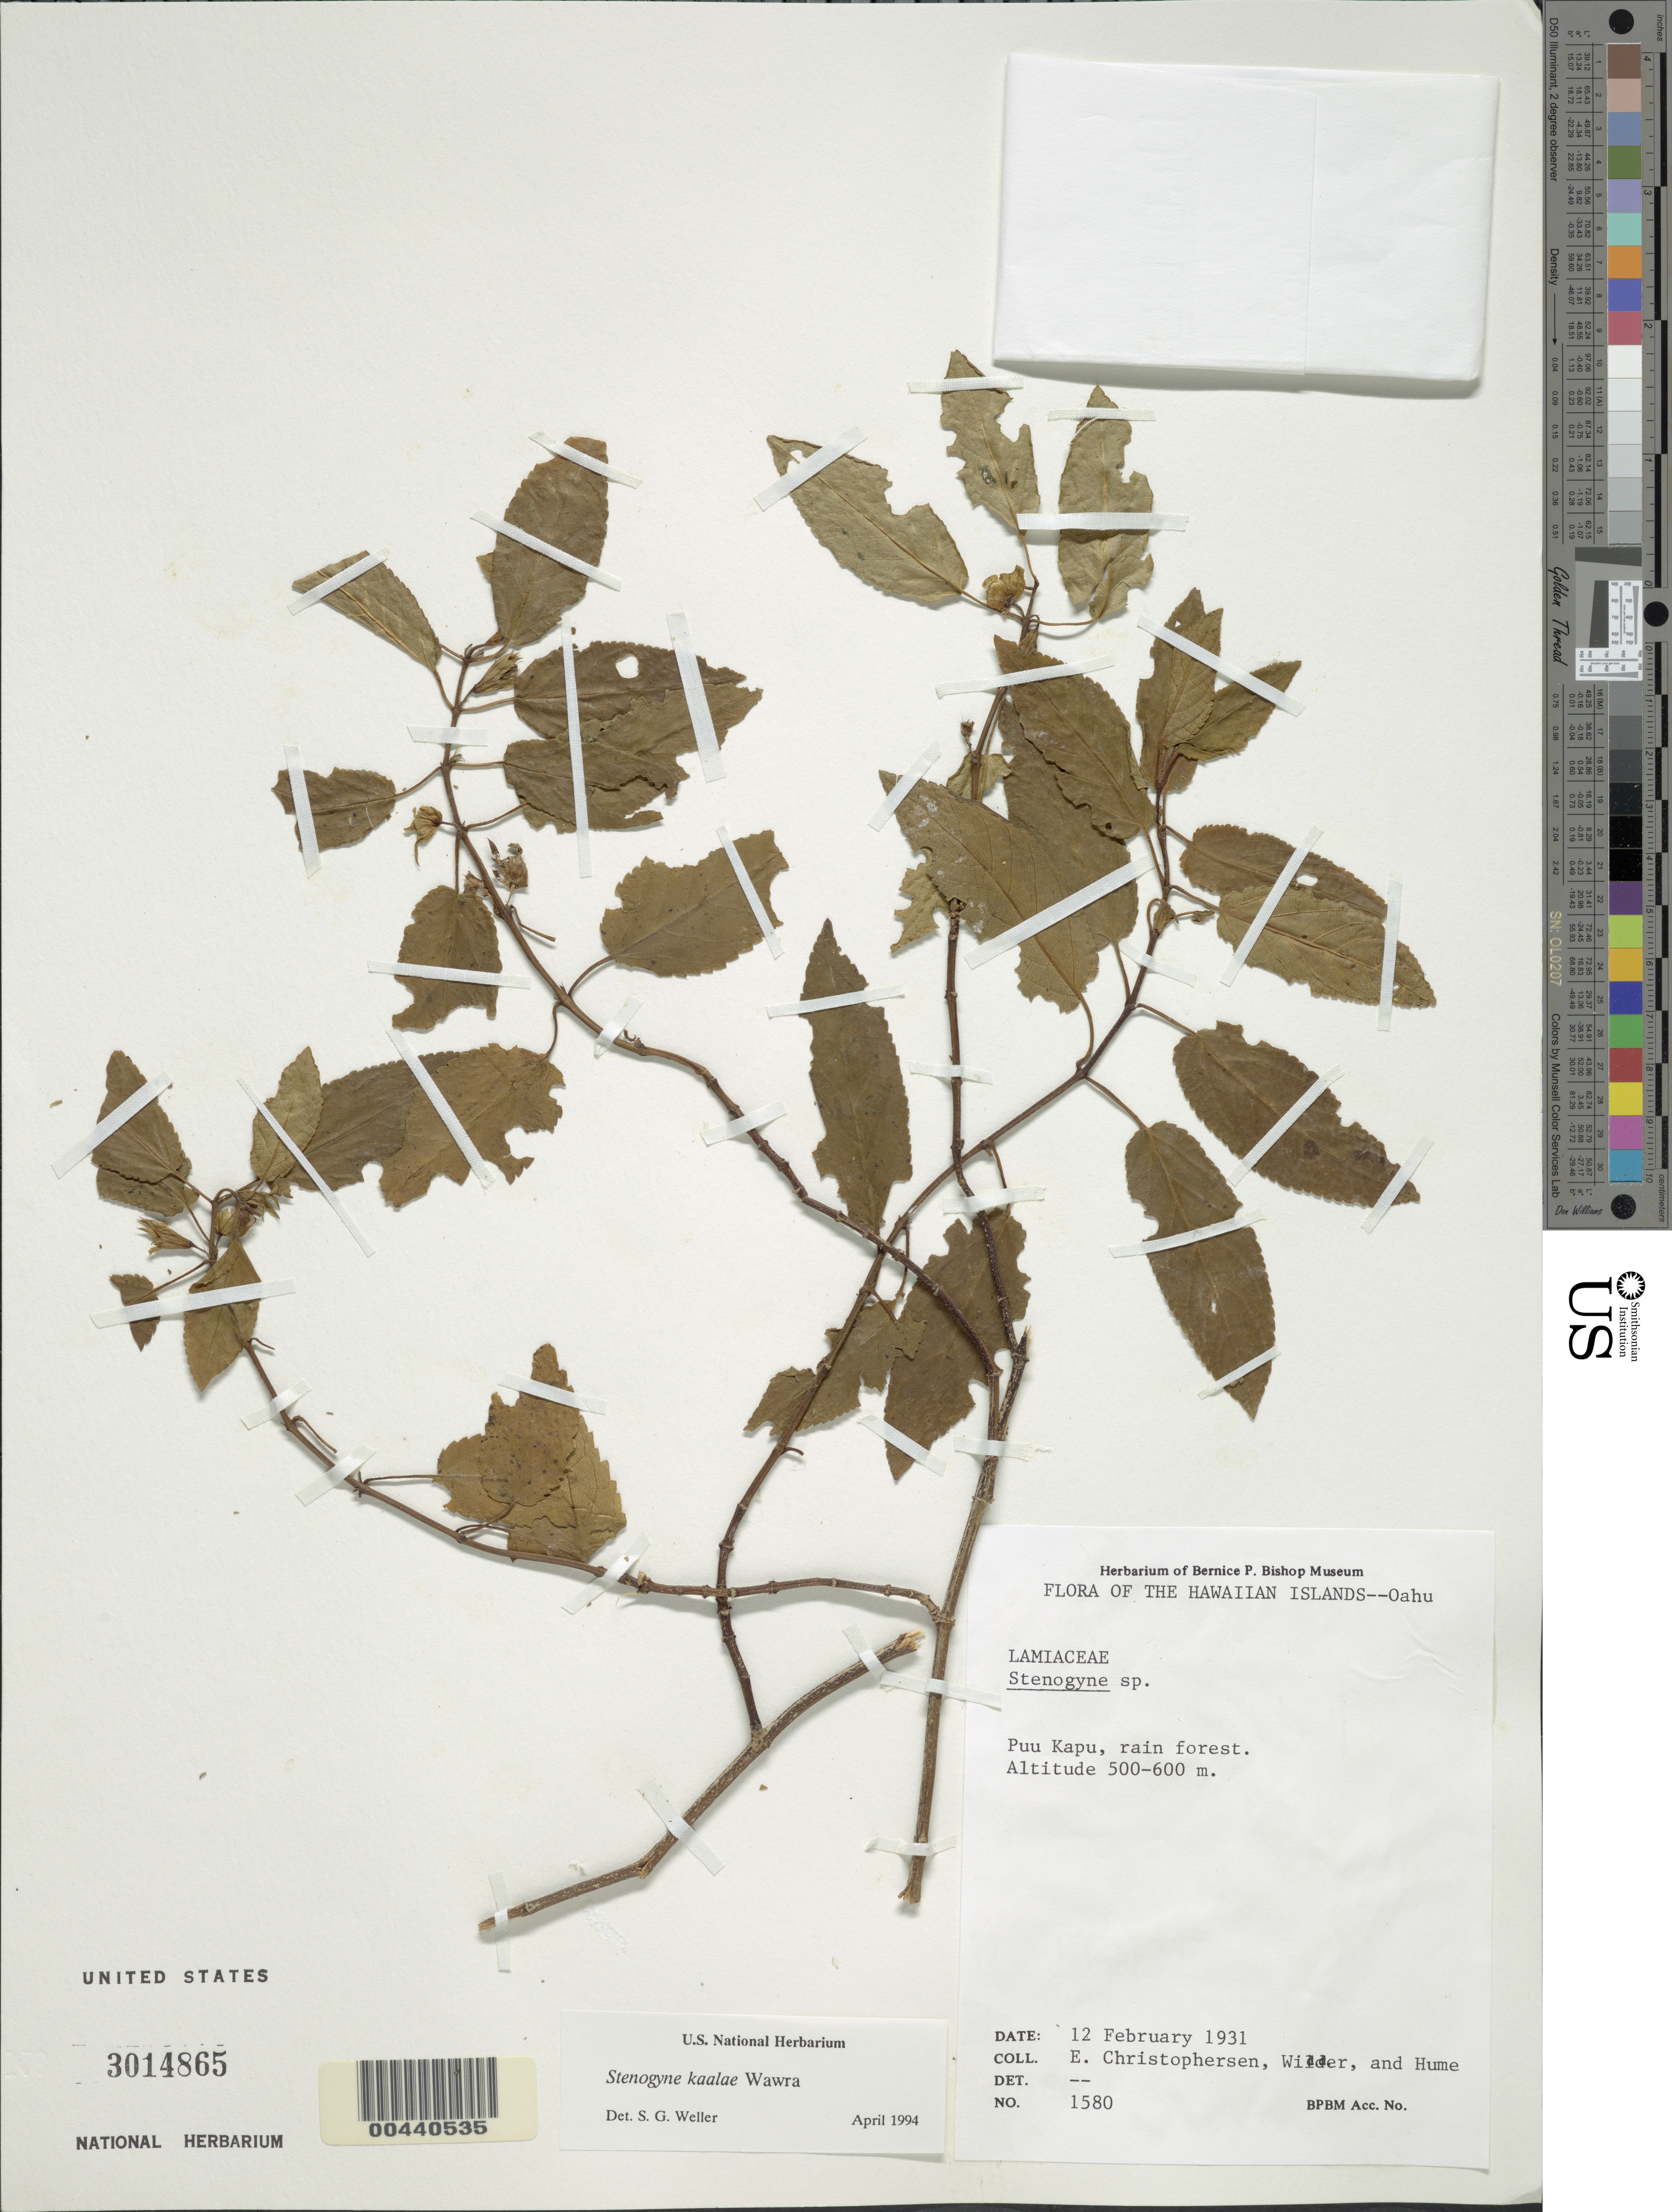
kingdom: Plantae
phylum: Tracheophyta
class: Magnoliopsida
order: Lamiales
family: Lamiaceae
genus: Stenogyne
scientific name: Stenogyne kaalae subsp. kaalae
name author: Wawra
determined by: Wagner, W. L., (BOT), Smithsonian Institution - National Museum of Natural History (UNITED STATES)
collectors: E. Christophersen, G. Wilder & E. Hume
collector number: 1580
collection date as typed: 12 Feb 1931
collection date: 1931-02-12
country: United States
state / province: Hawaii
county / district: Hawaii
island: Hawaii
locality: Puu Kapu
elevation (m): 500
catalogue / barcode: US 3014865